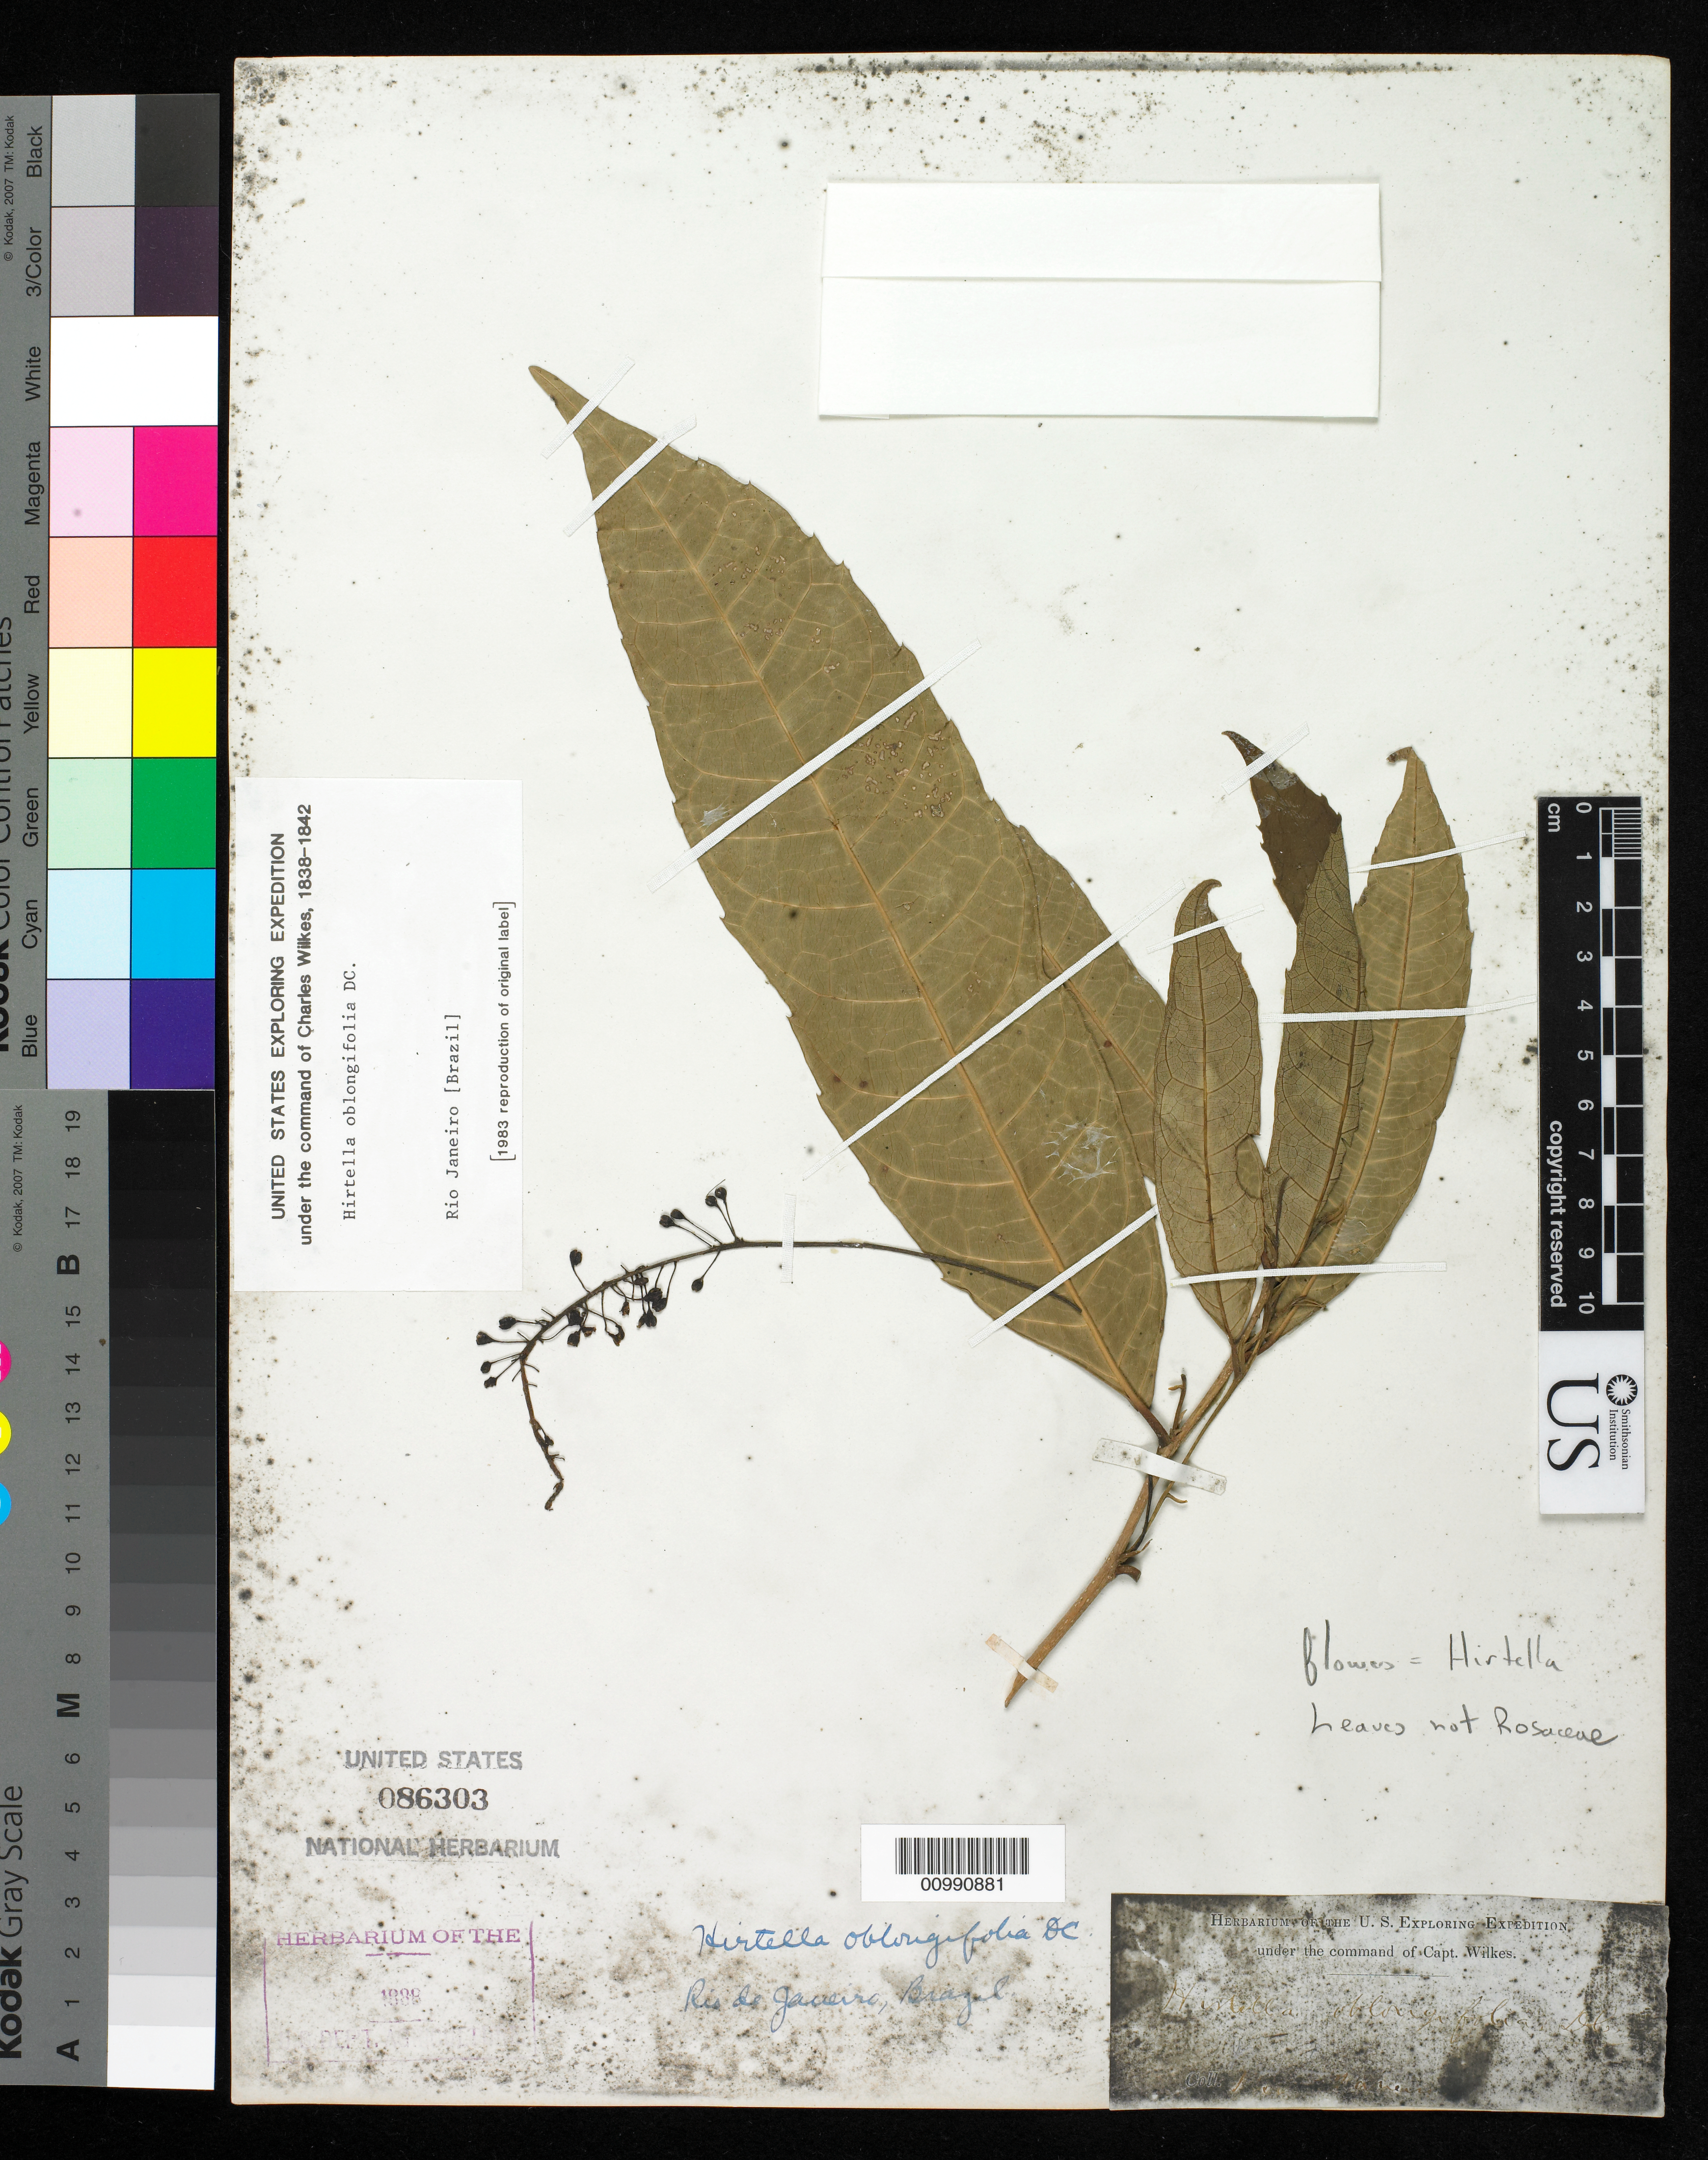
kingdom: Plantae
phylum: Tracheophyta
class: Magnoliopsida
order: Malpighiales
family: Chrysobalanaceae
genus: Hirtella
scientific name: Hirtella oblongifolia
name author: DC.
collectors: Wilkes Explor. Exped.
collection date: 1838/1842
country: Brazil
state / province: Rio de Janeiro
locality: Rio Janeiro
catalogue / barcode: US 86303